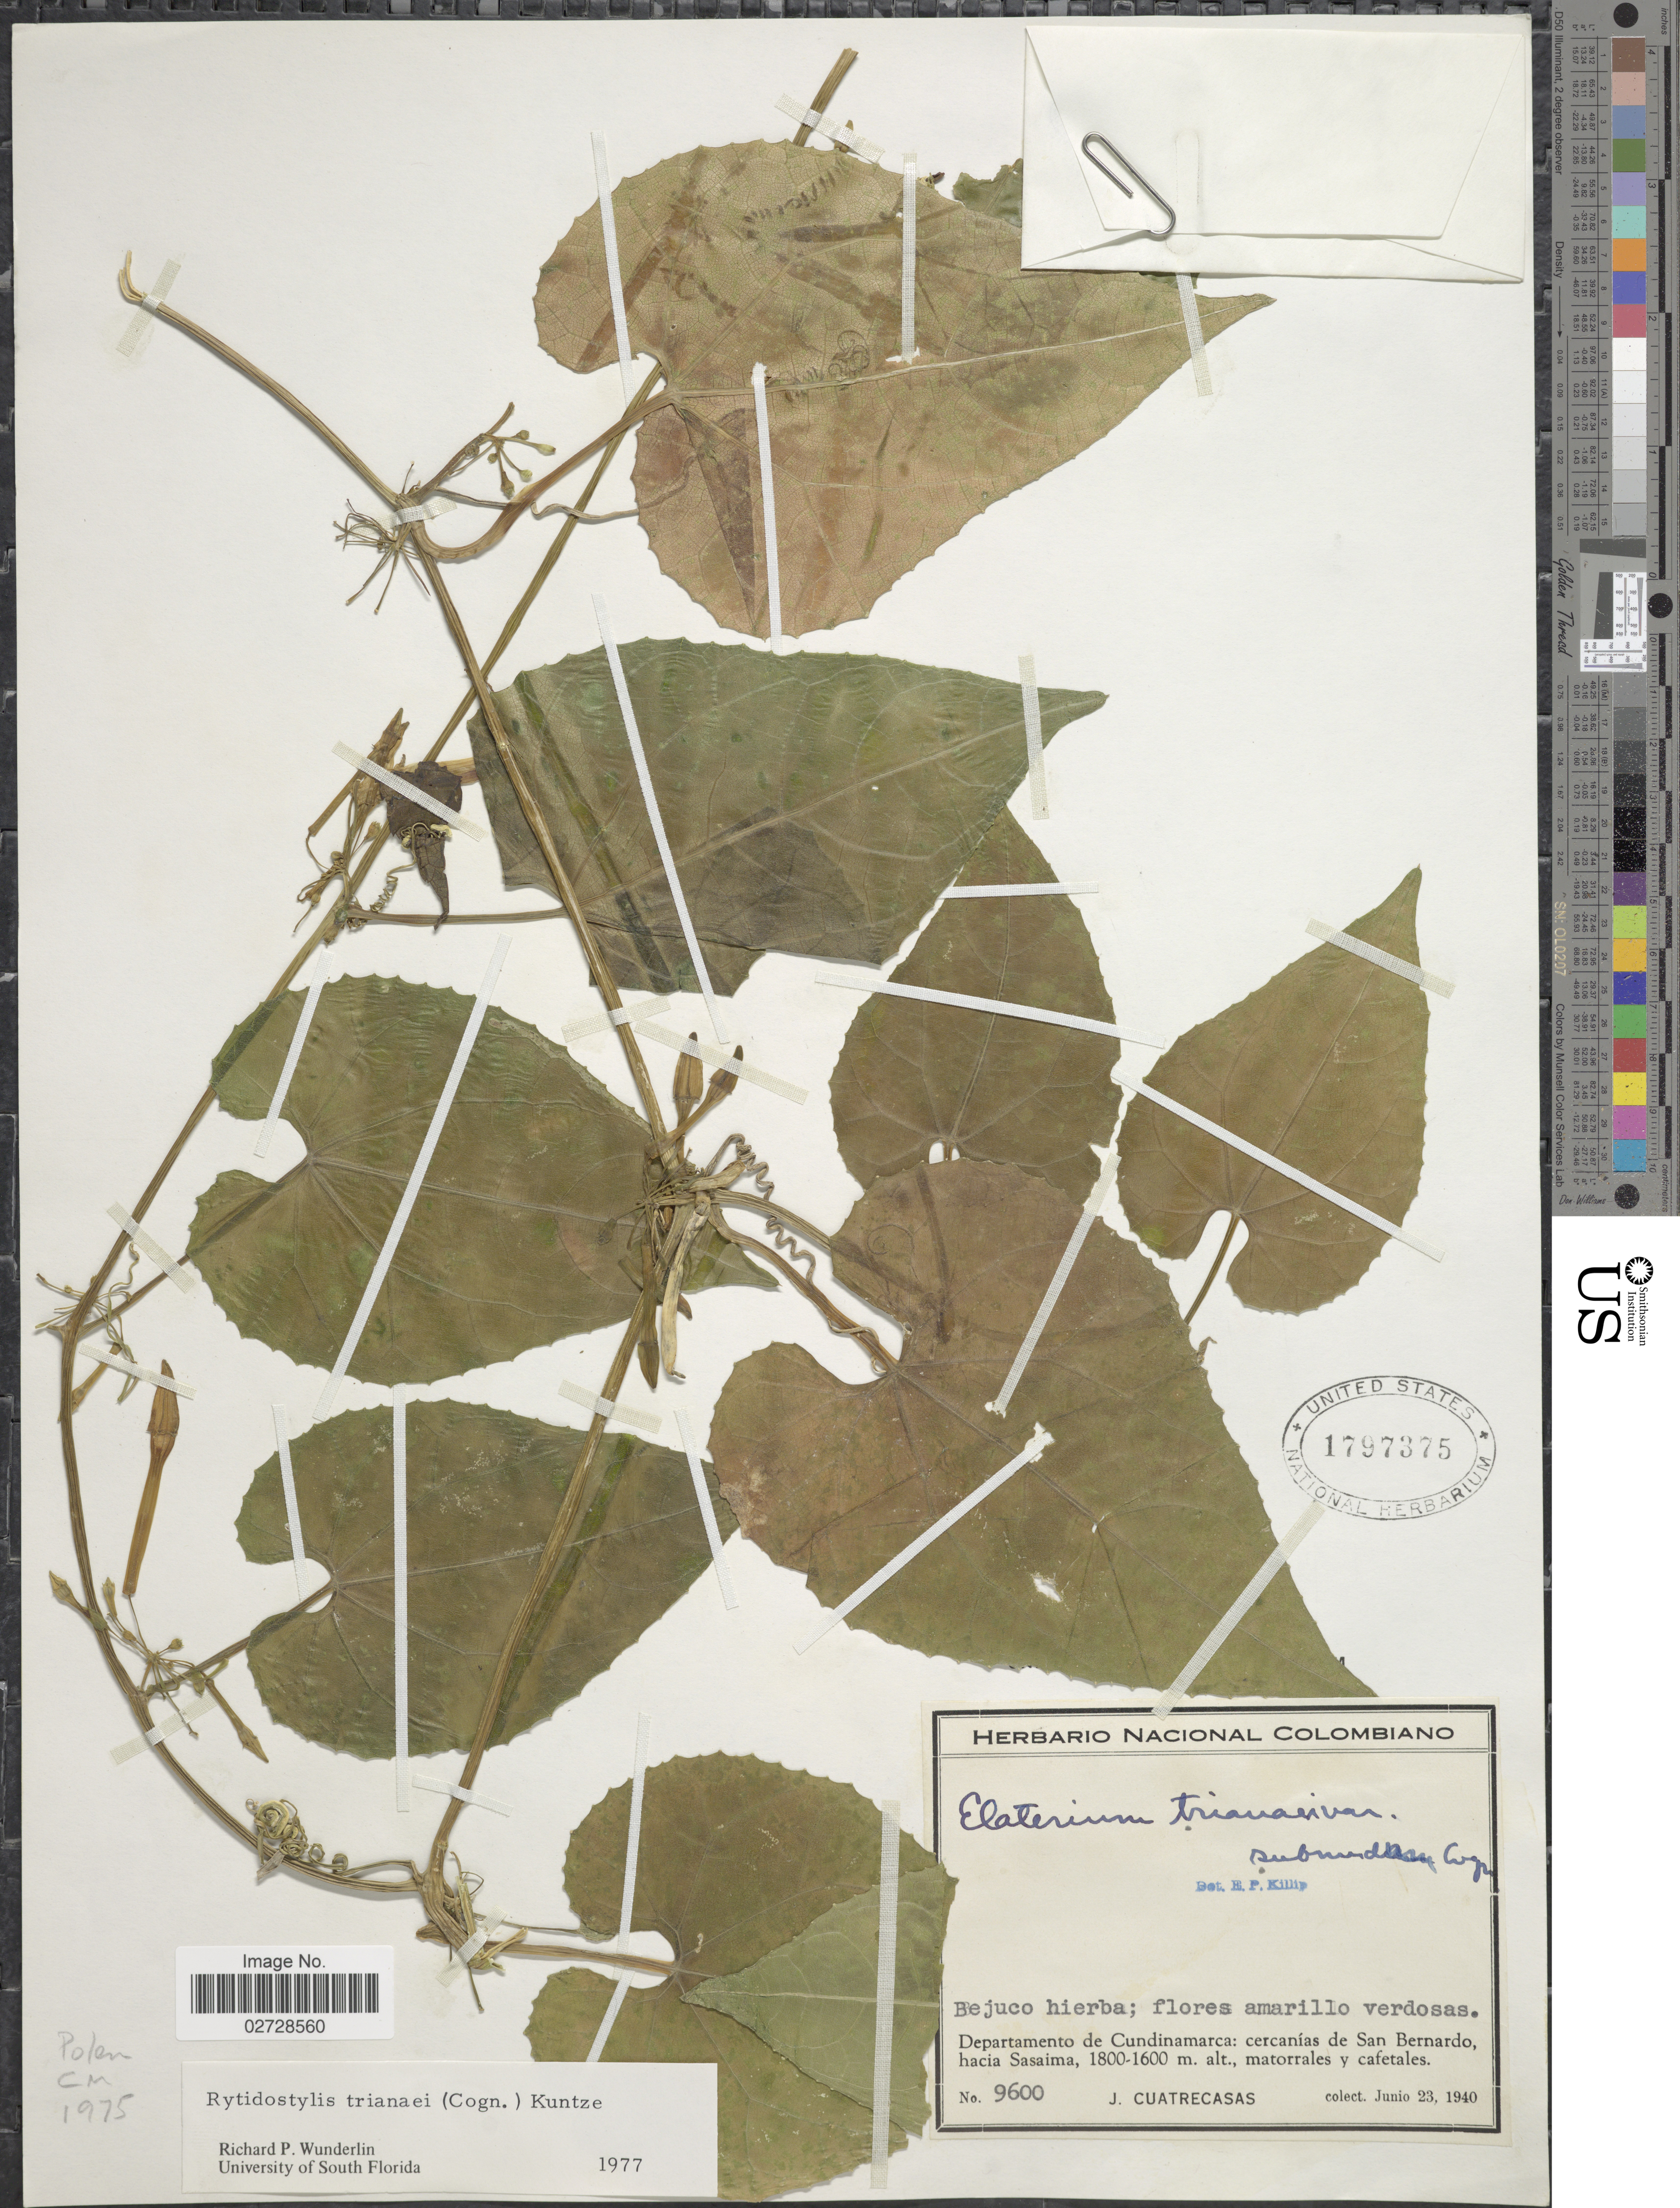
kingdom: Plantae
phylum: Tracheophyta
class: Magnoliopsida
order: Cucurbitales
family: Cucurbitaceae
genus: Cyclanthera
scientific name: Cyclanthera peruana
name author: H. Schaef. & S.S. Renner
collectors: J. Cuatrecasas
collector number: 9600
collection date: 1940-06-23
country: Colombia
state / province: Cundinamarca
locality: Cercanias de San Bernardo, hacia Sasaima, matorrales y cafetales.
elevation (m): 1600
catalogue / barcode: US 1797375